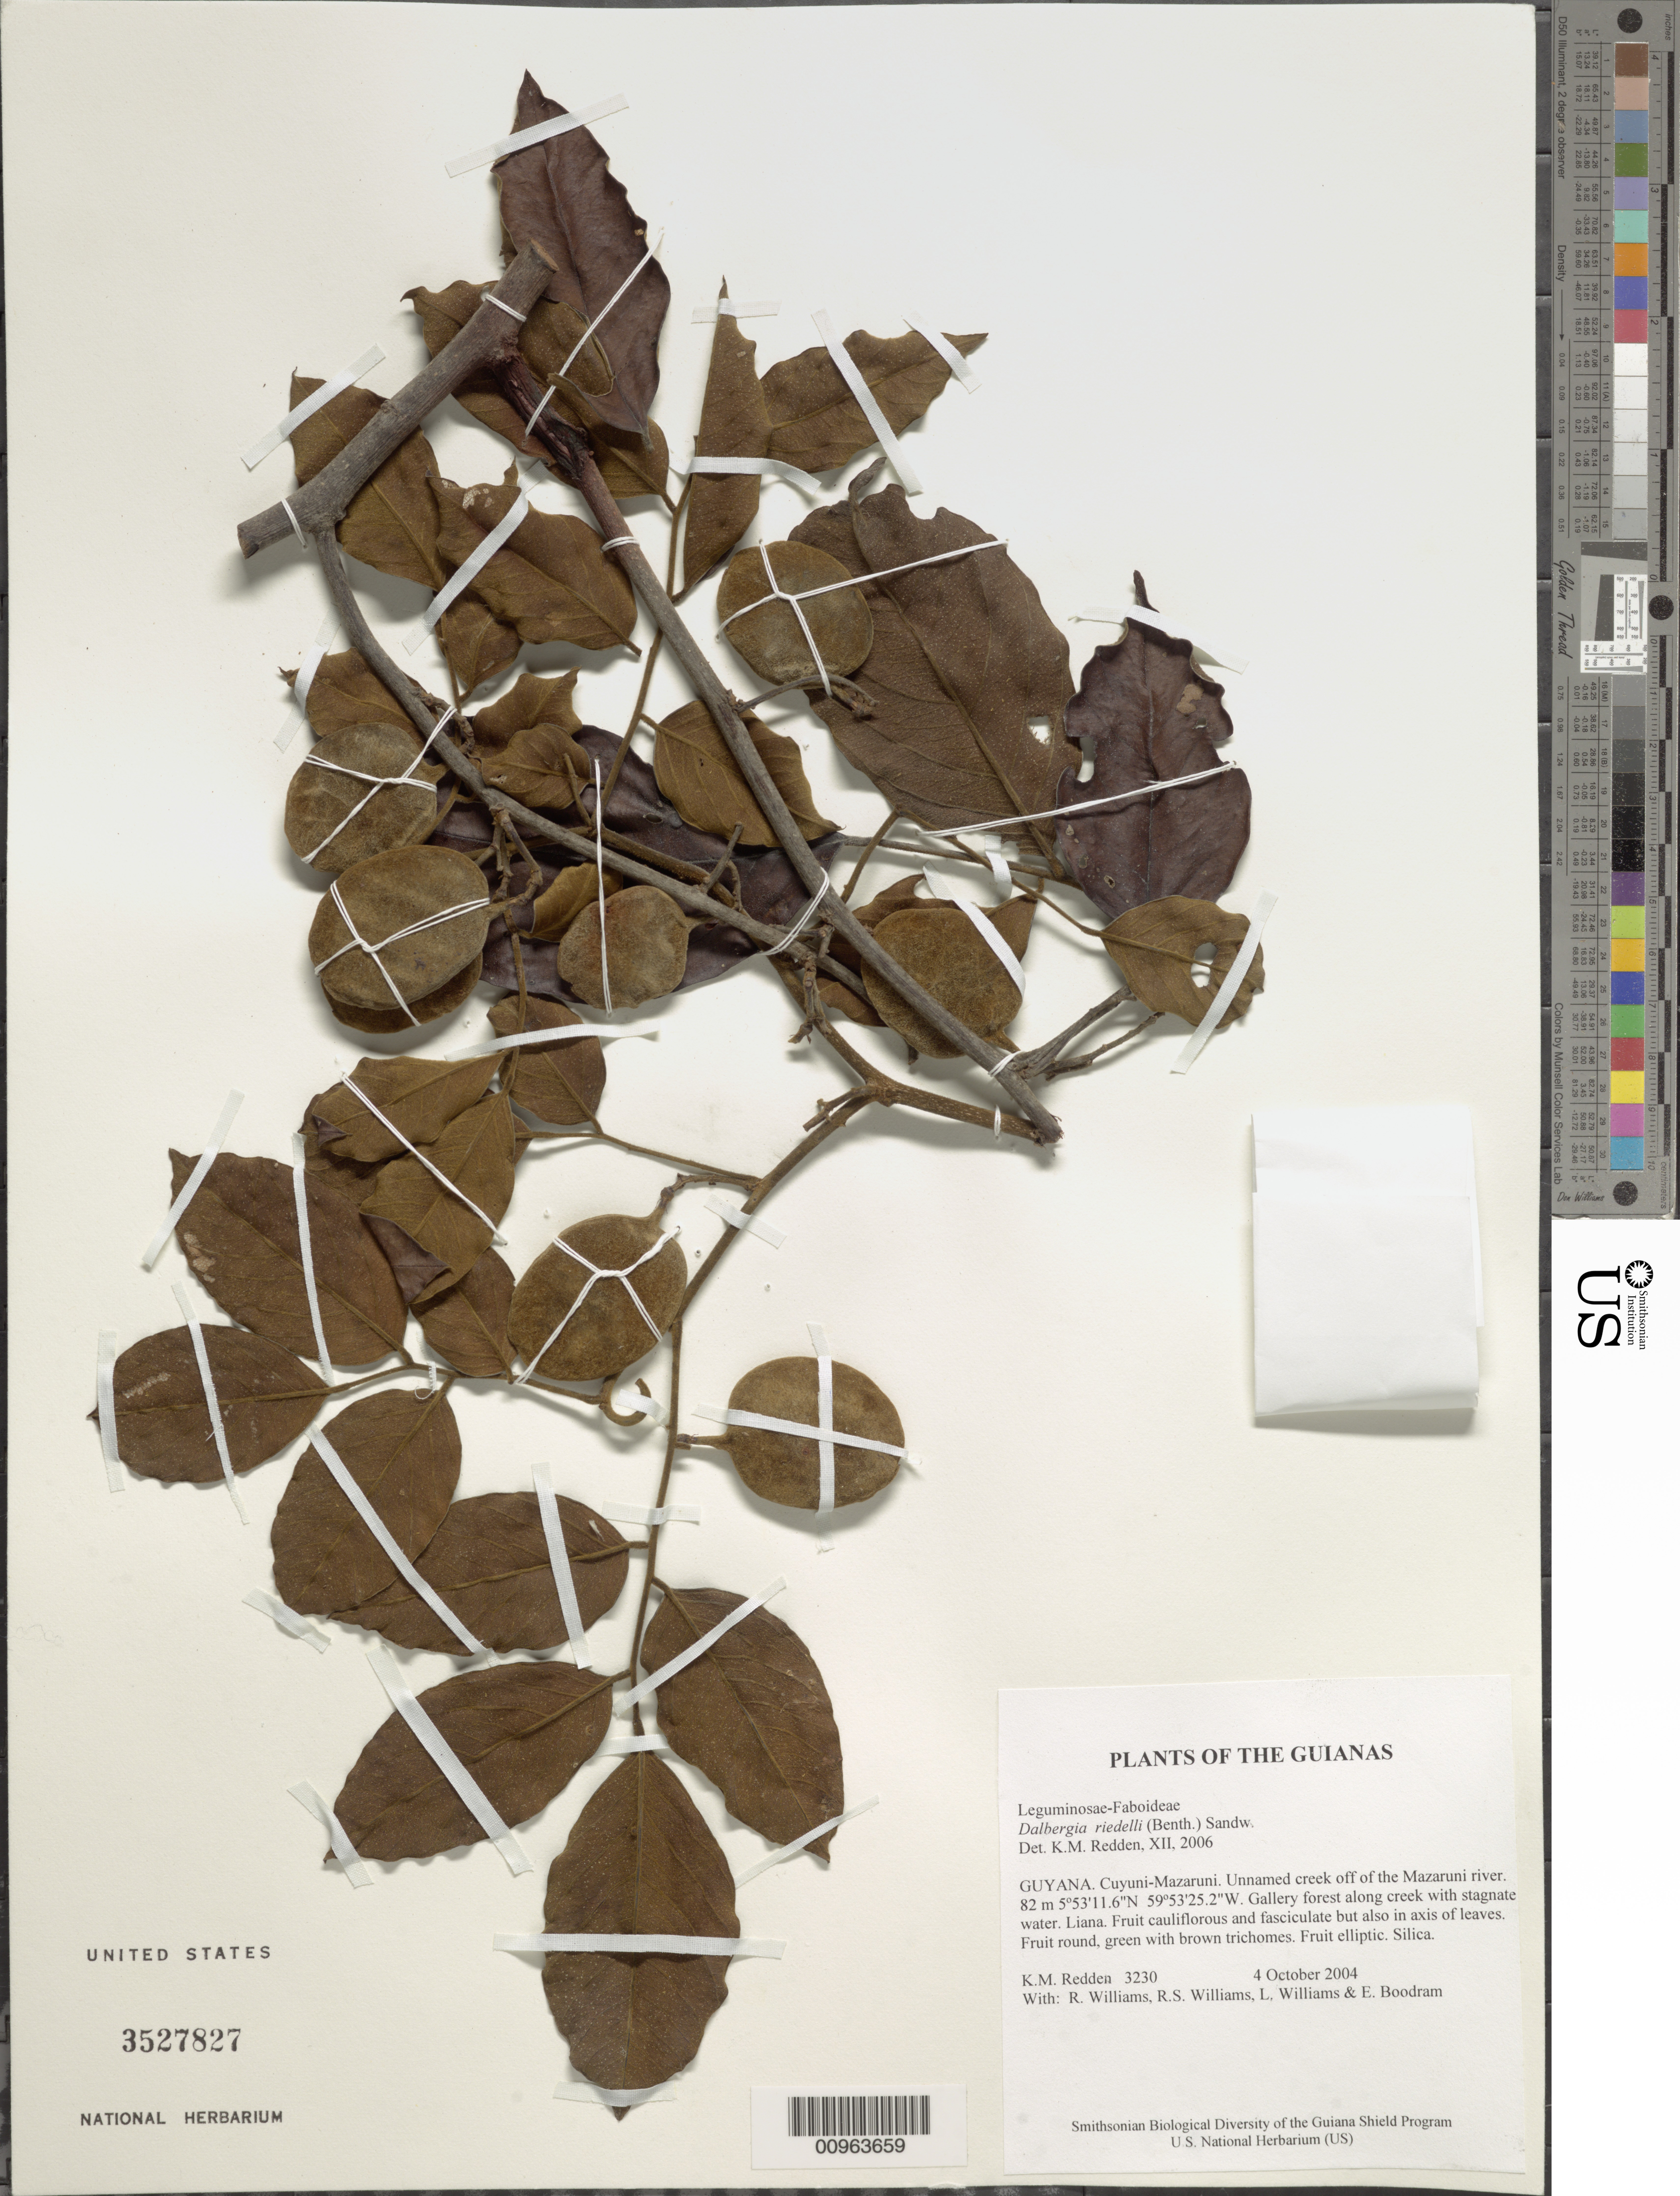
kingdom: Plantae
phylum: Tracheophyta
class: Magnoliopsida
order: Fabales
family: Fabaceae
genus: Dalbergia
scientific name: Dalbergia riedelii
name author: (Benth.) Sandwith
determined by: Redden, K. M.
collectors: K. M. Redden, R. Williams, R. S. Williams, L. Williams & E. Boodram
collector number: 3230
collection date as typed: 4 October 2004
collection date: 2004-10-04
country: Guyana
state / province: Cuyuni-Mazaruni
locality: Unnamed creek off of the Mazaruni river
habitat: Gallery forest along creek with stagnant water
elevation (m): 82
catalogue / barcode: US 3527827